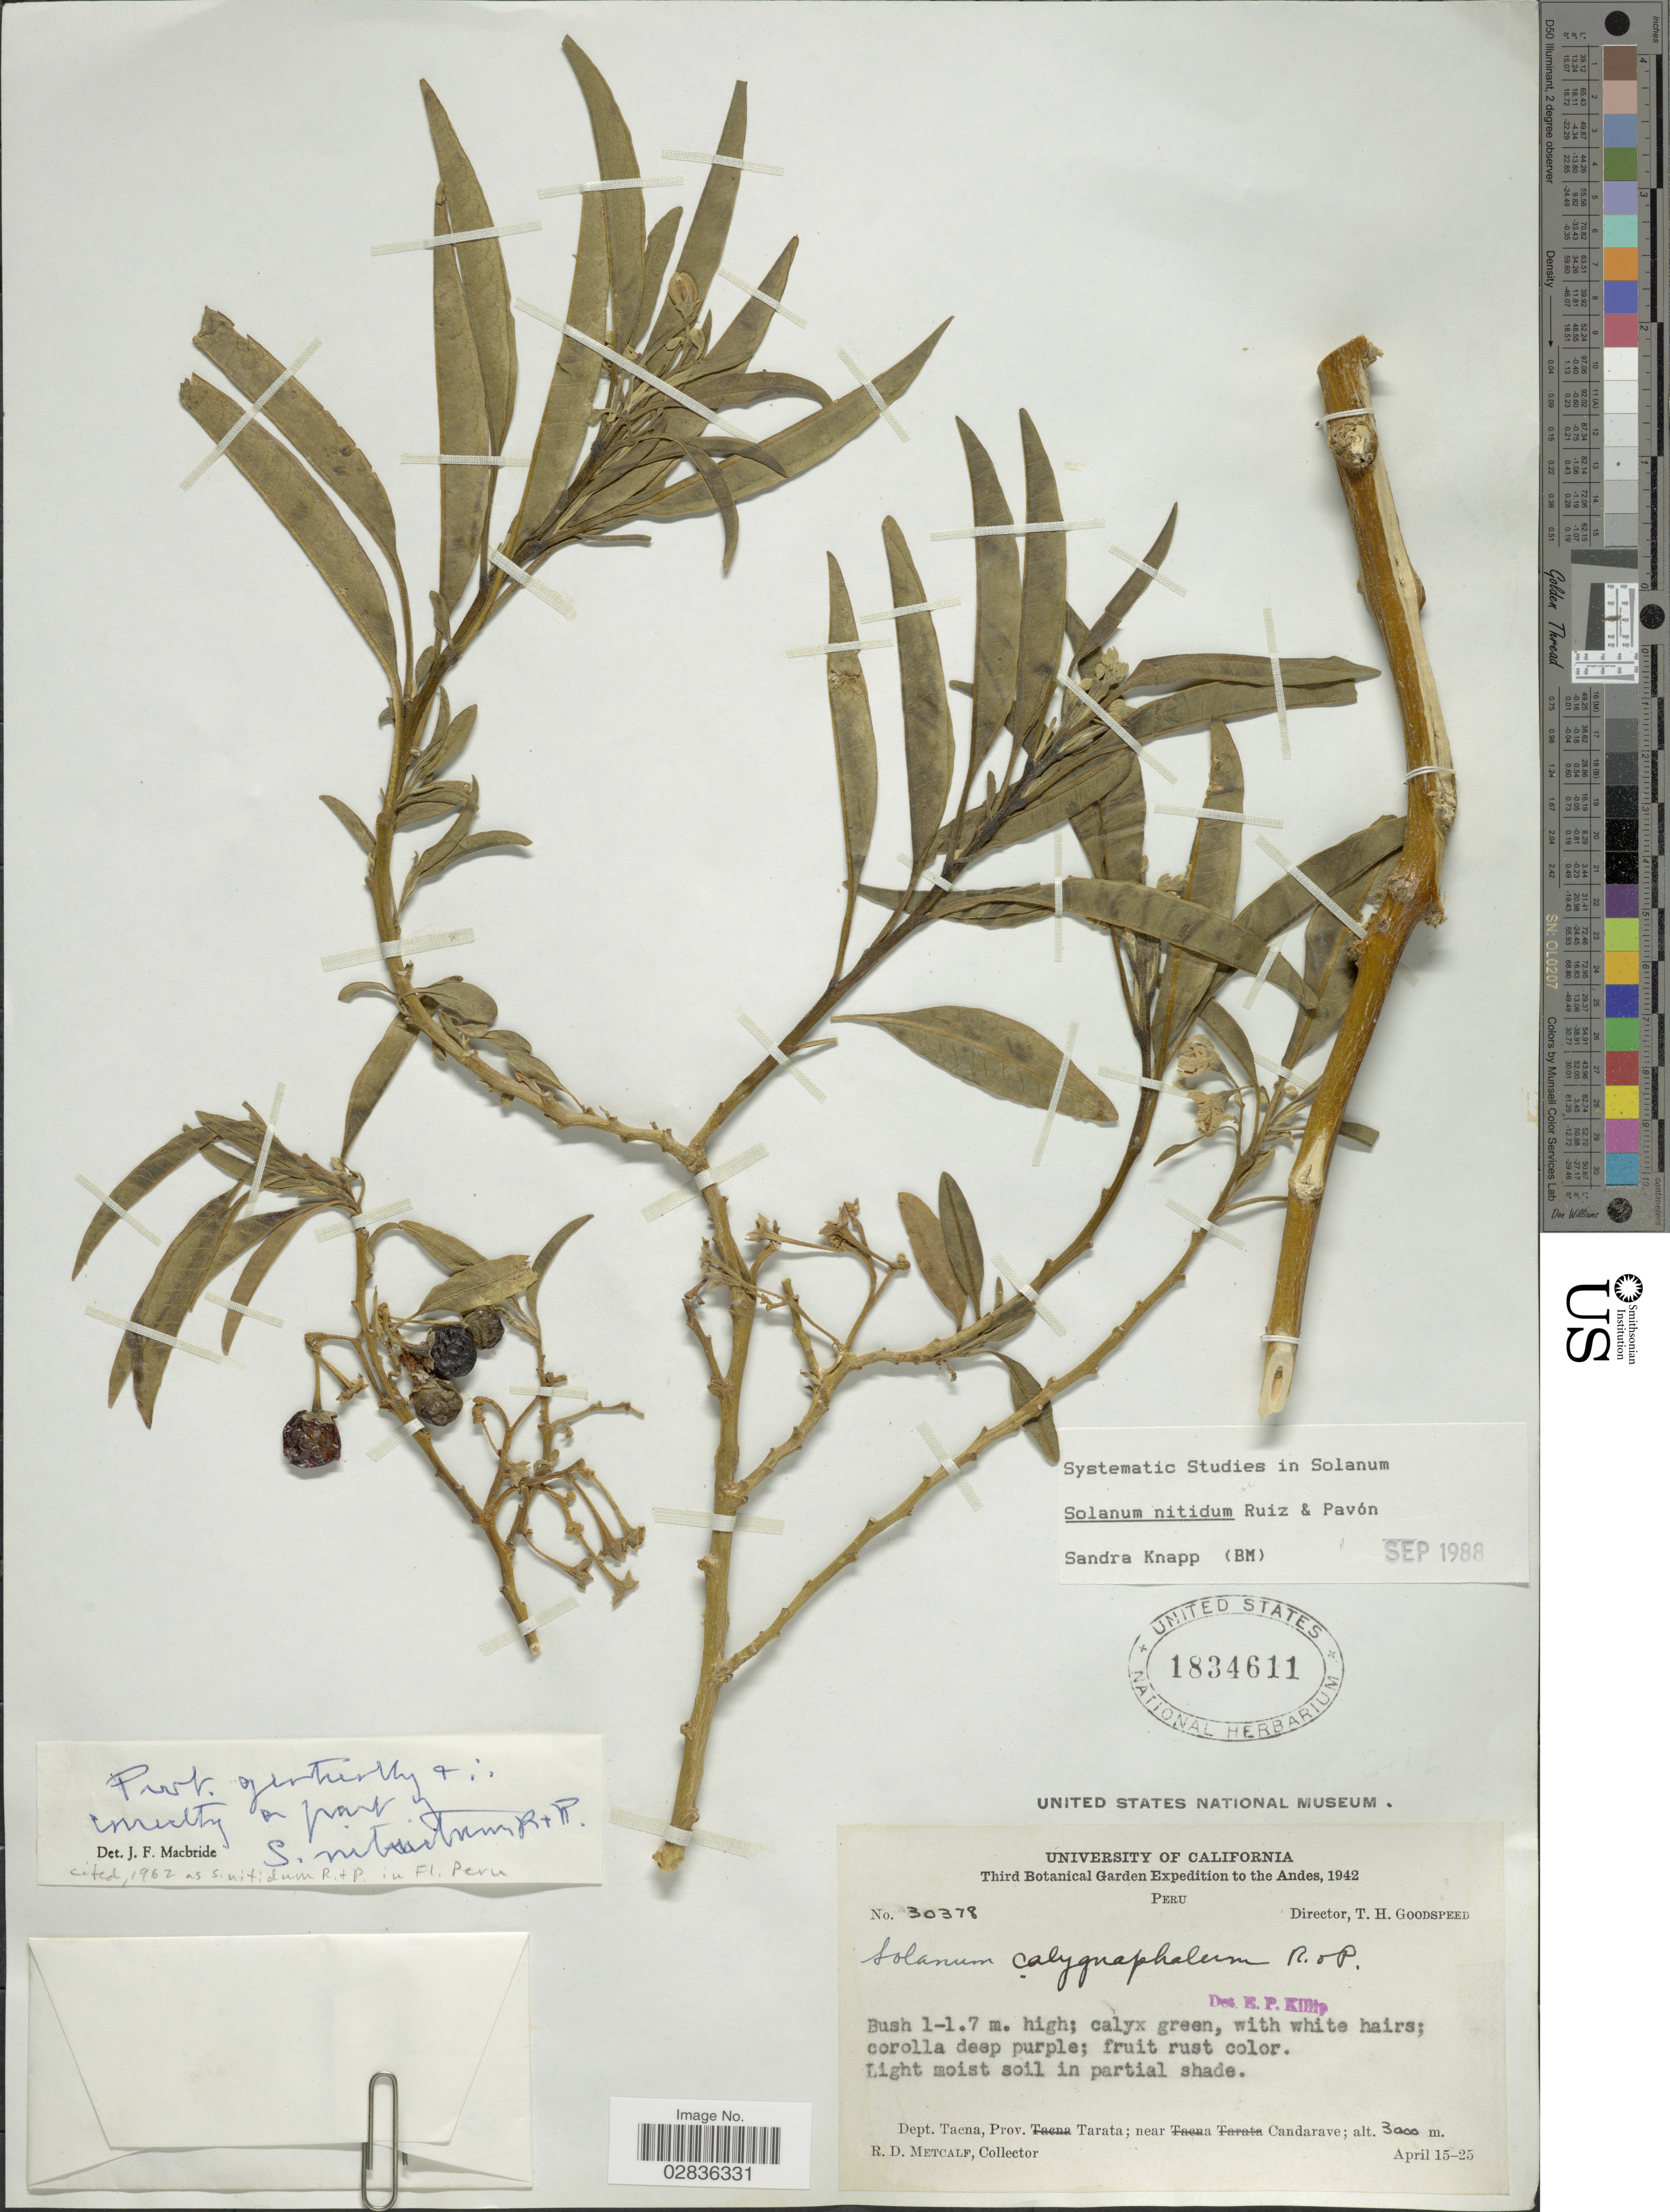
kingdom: Plantae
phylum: Tracheophyta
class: Magnoliopsida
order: Solanales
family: Solanaceae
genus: Solanum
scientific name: Solanum nitidum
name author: Ruiz & Pav.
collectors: R. D. Metcalf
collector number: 30378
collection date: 1942-04-15/1942-04-25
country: Peru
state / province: Tacna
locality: Andes. Dept. Tacna, Prov. Tarata; near Candarave.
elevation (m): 3000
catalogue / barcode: US 1834611